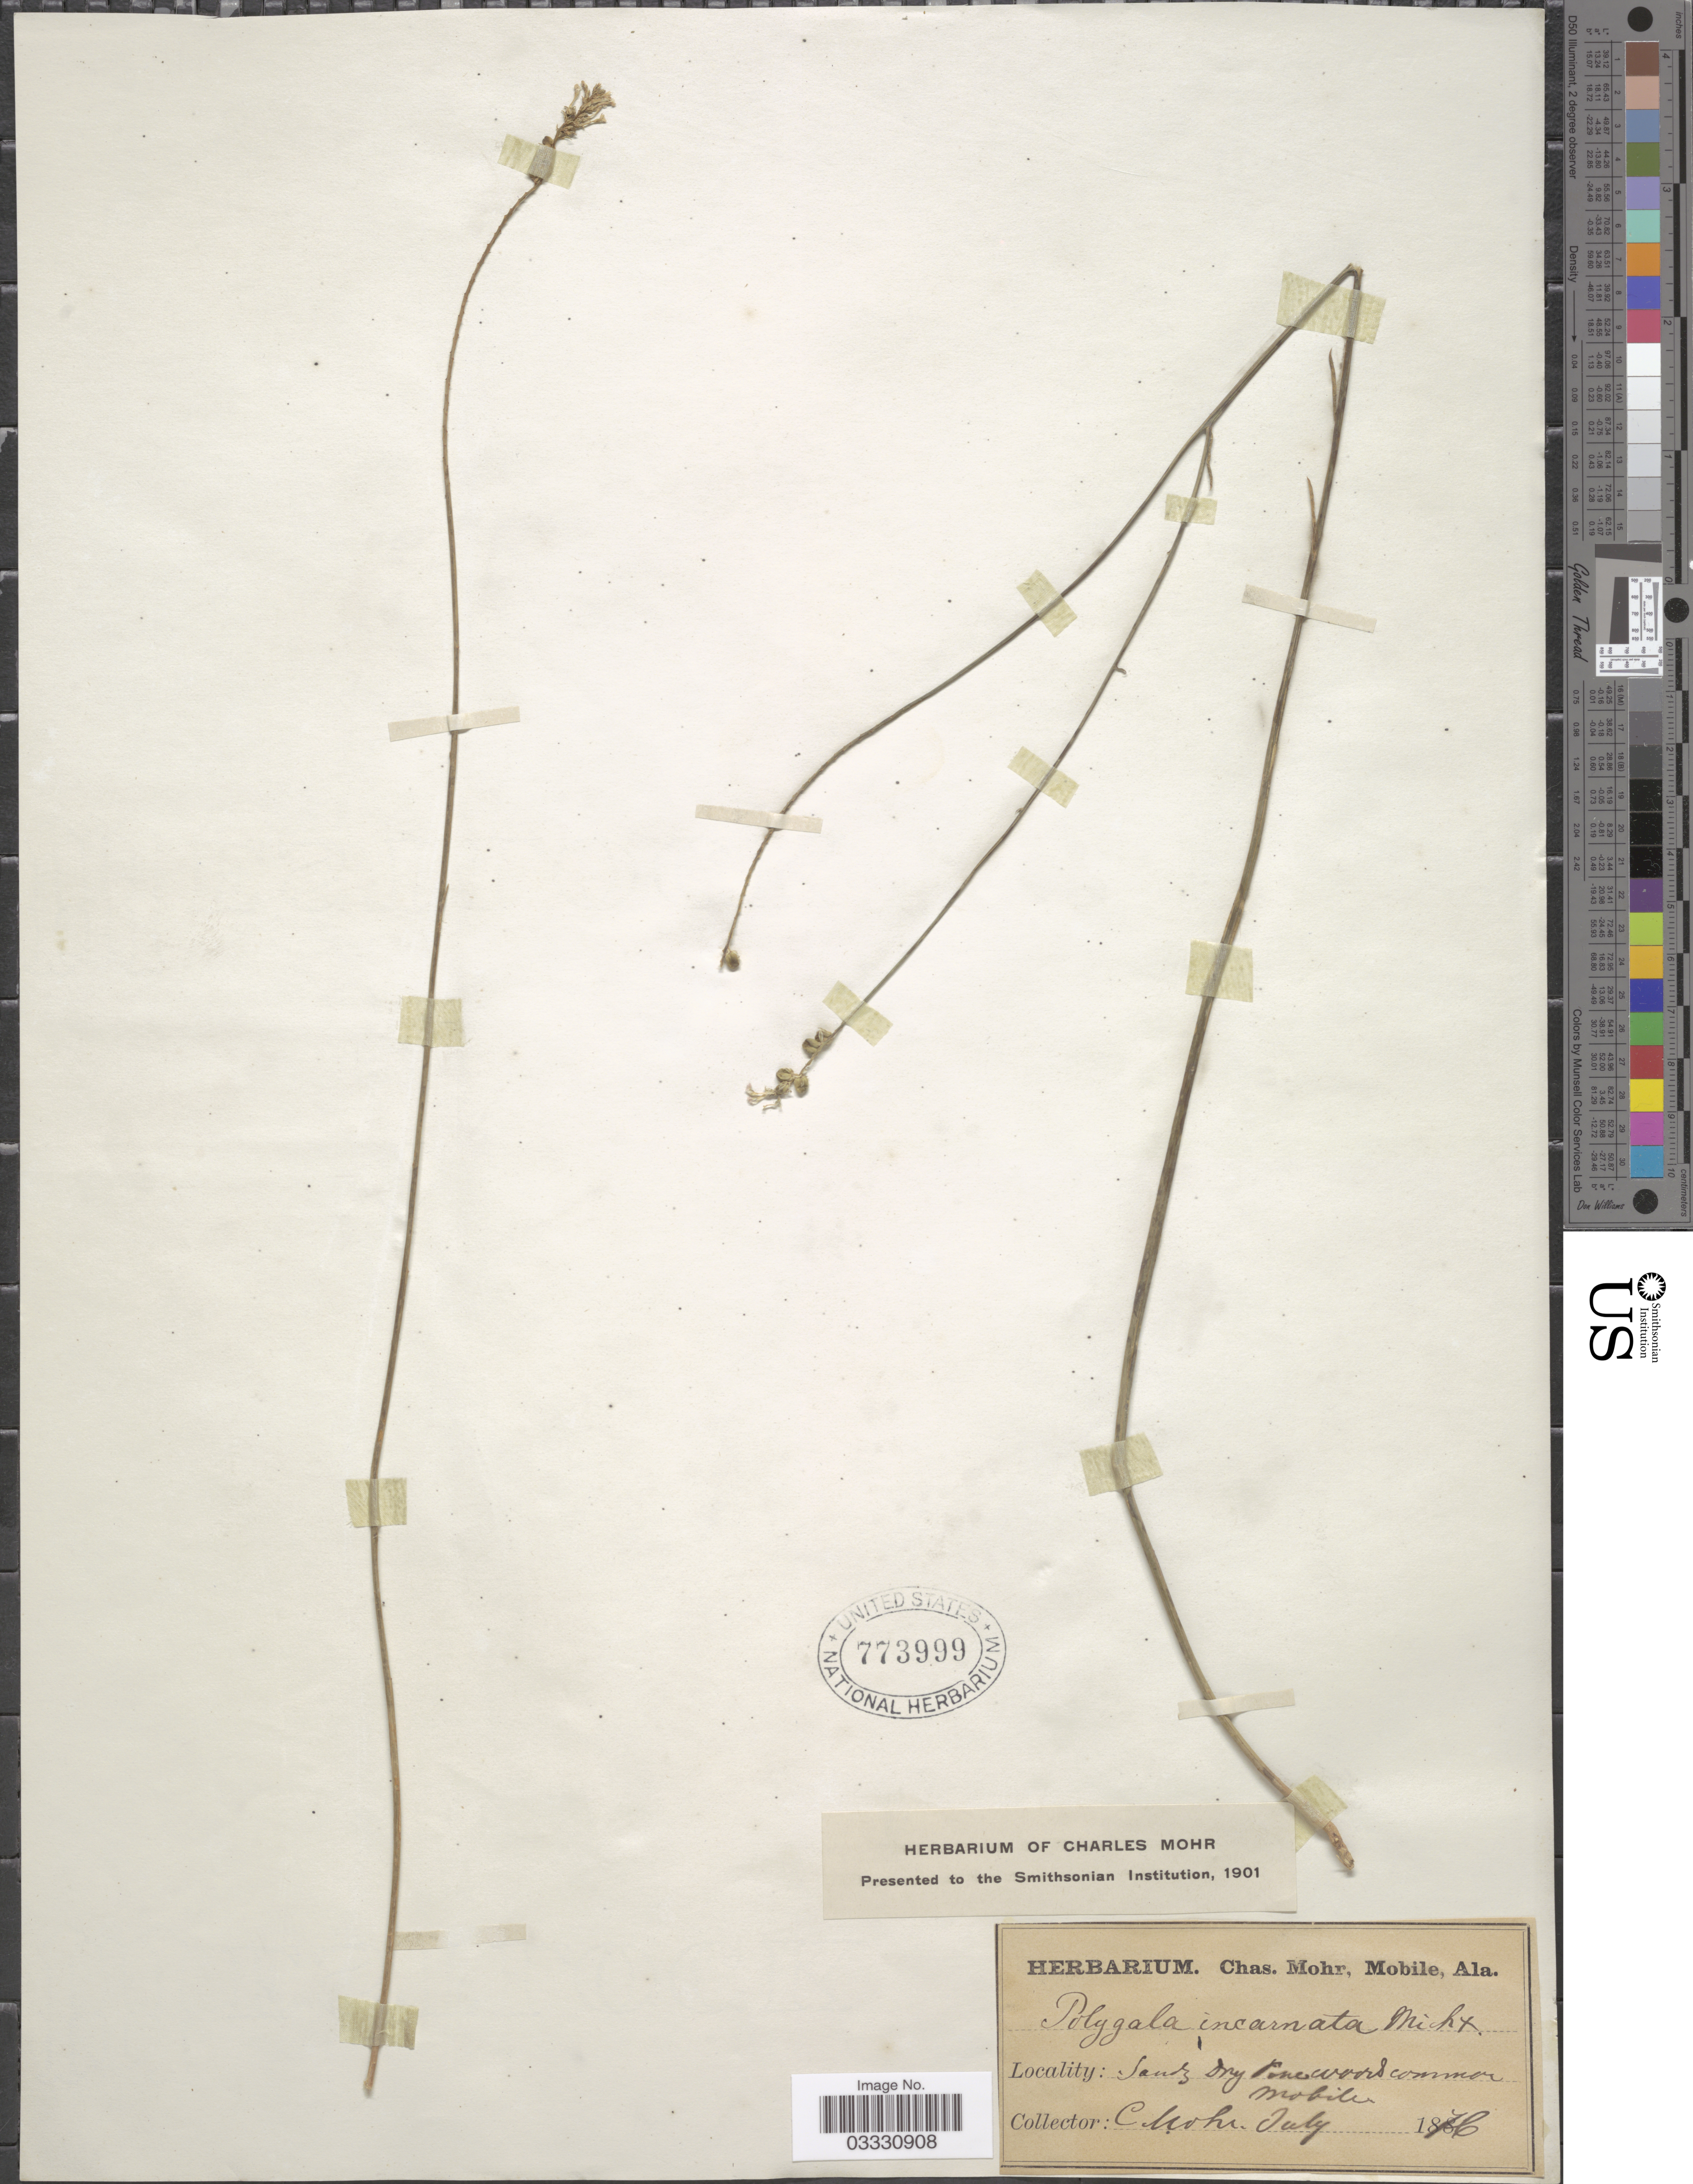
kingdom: Plantae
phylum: Tracheophyta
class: Magnoliopsida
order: Fabales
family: Polygalaceae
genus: Polygala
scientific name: Polygala incarnata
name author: L.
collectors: C. T. Mohr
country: United States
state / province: Alabama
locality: Mobile.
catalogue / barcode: US 773999